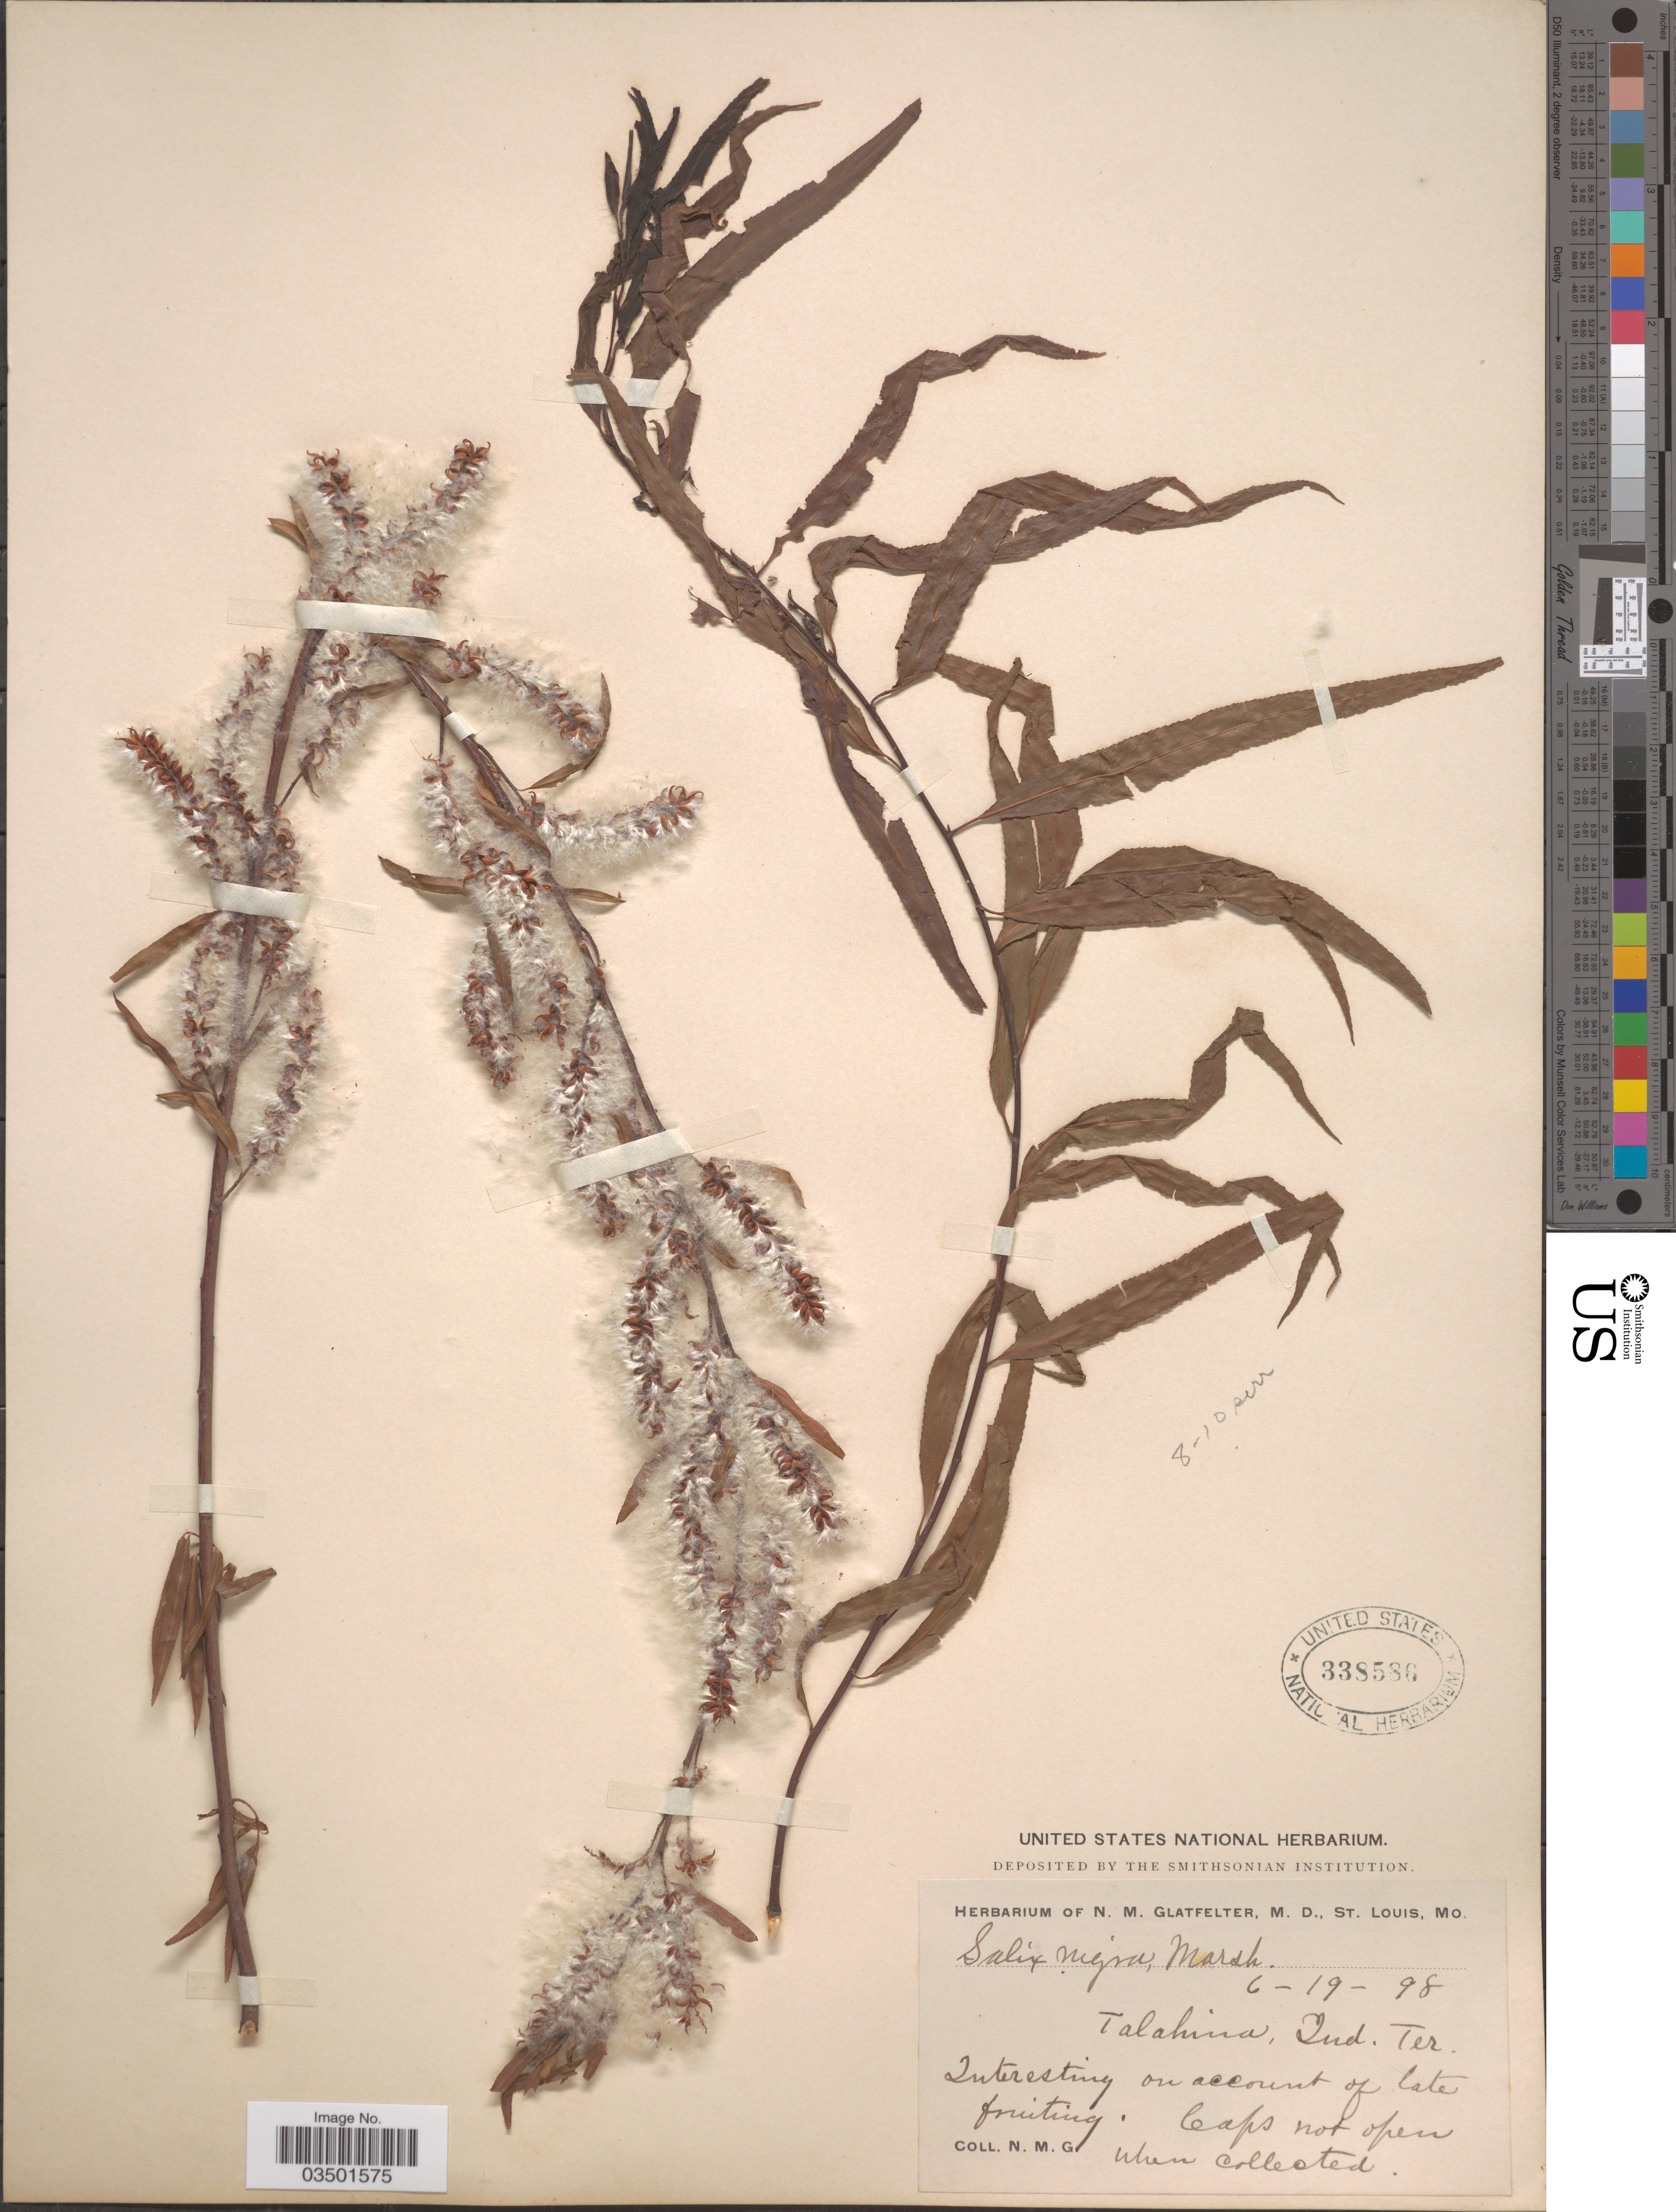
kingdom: Plantae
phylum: Tracheophyta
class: Magnoliopsida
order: Malpighiales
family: Salicaceae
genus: Salix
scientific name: Salix nigra var. lindheimeri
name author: C.K. Schneid.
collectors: N. M. Glatfelter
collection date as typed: Transcribed d/m/y: 19/6/98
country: United States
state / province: Oklahoma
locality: Talahina, Ind. Ter.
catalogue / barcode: US 338586